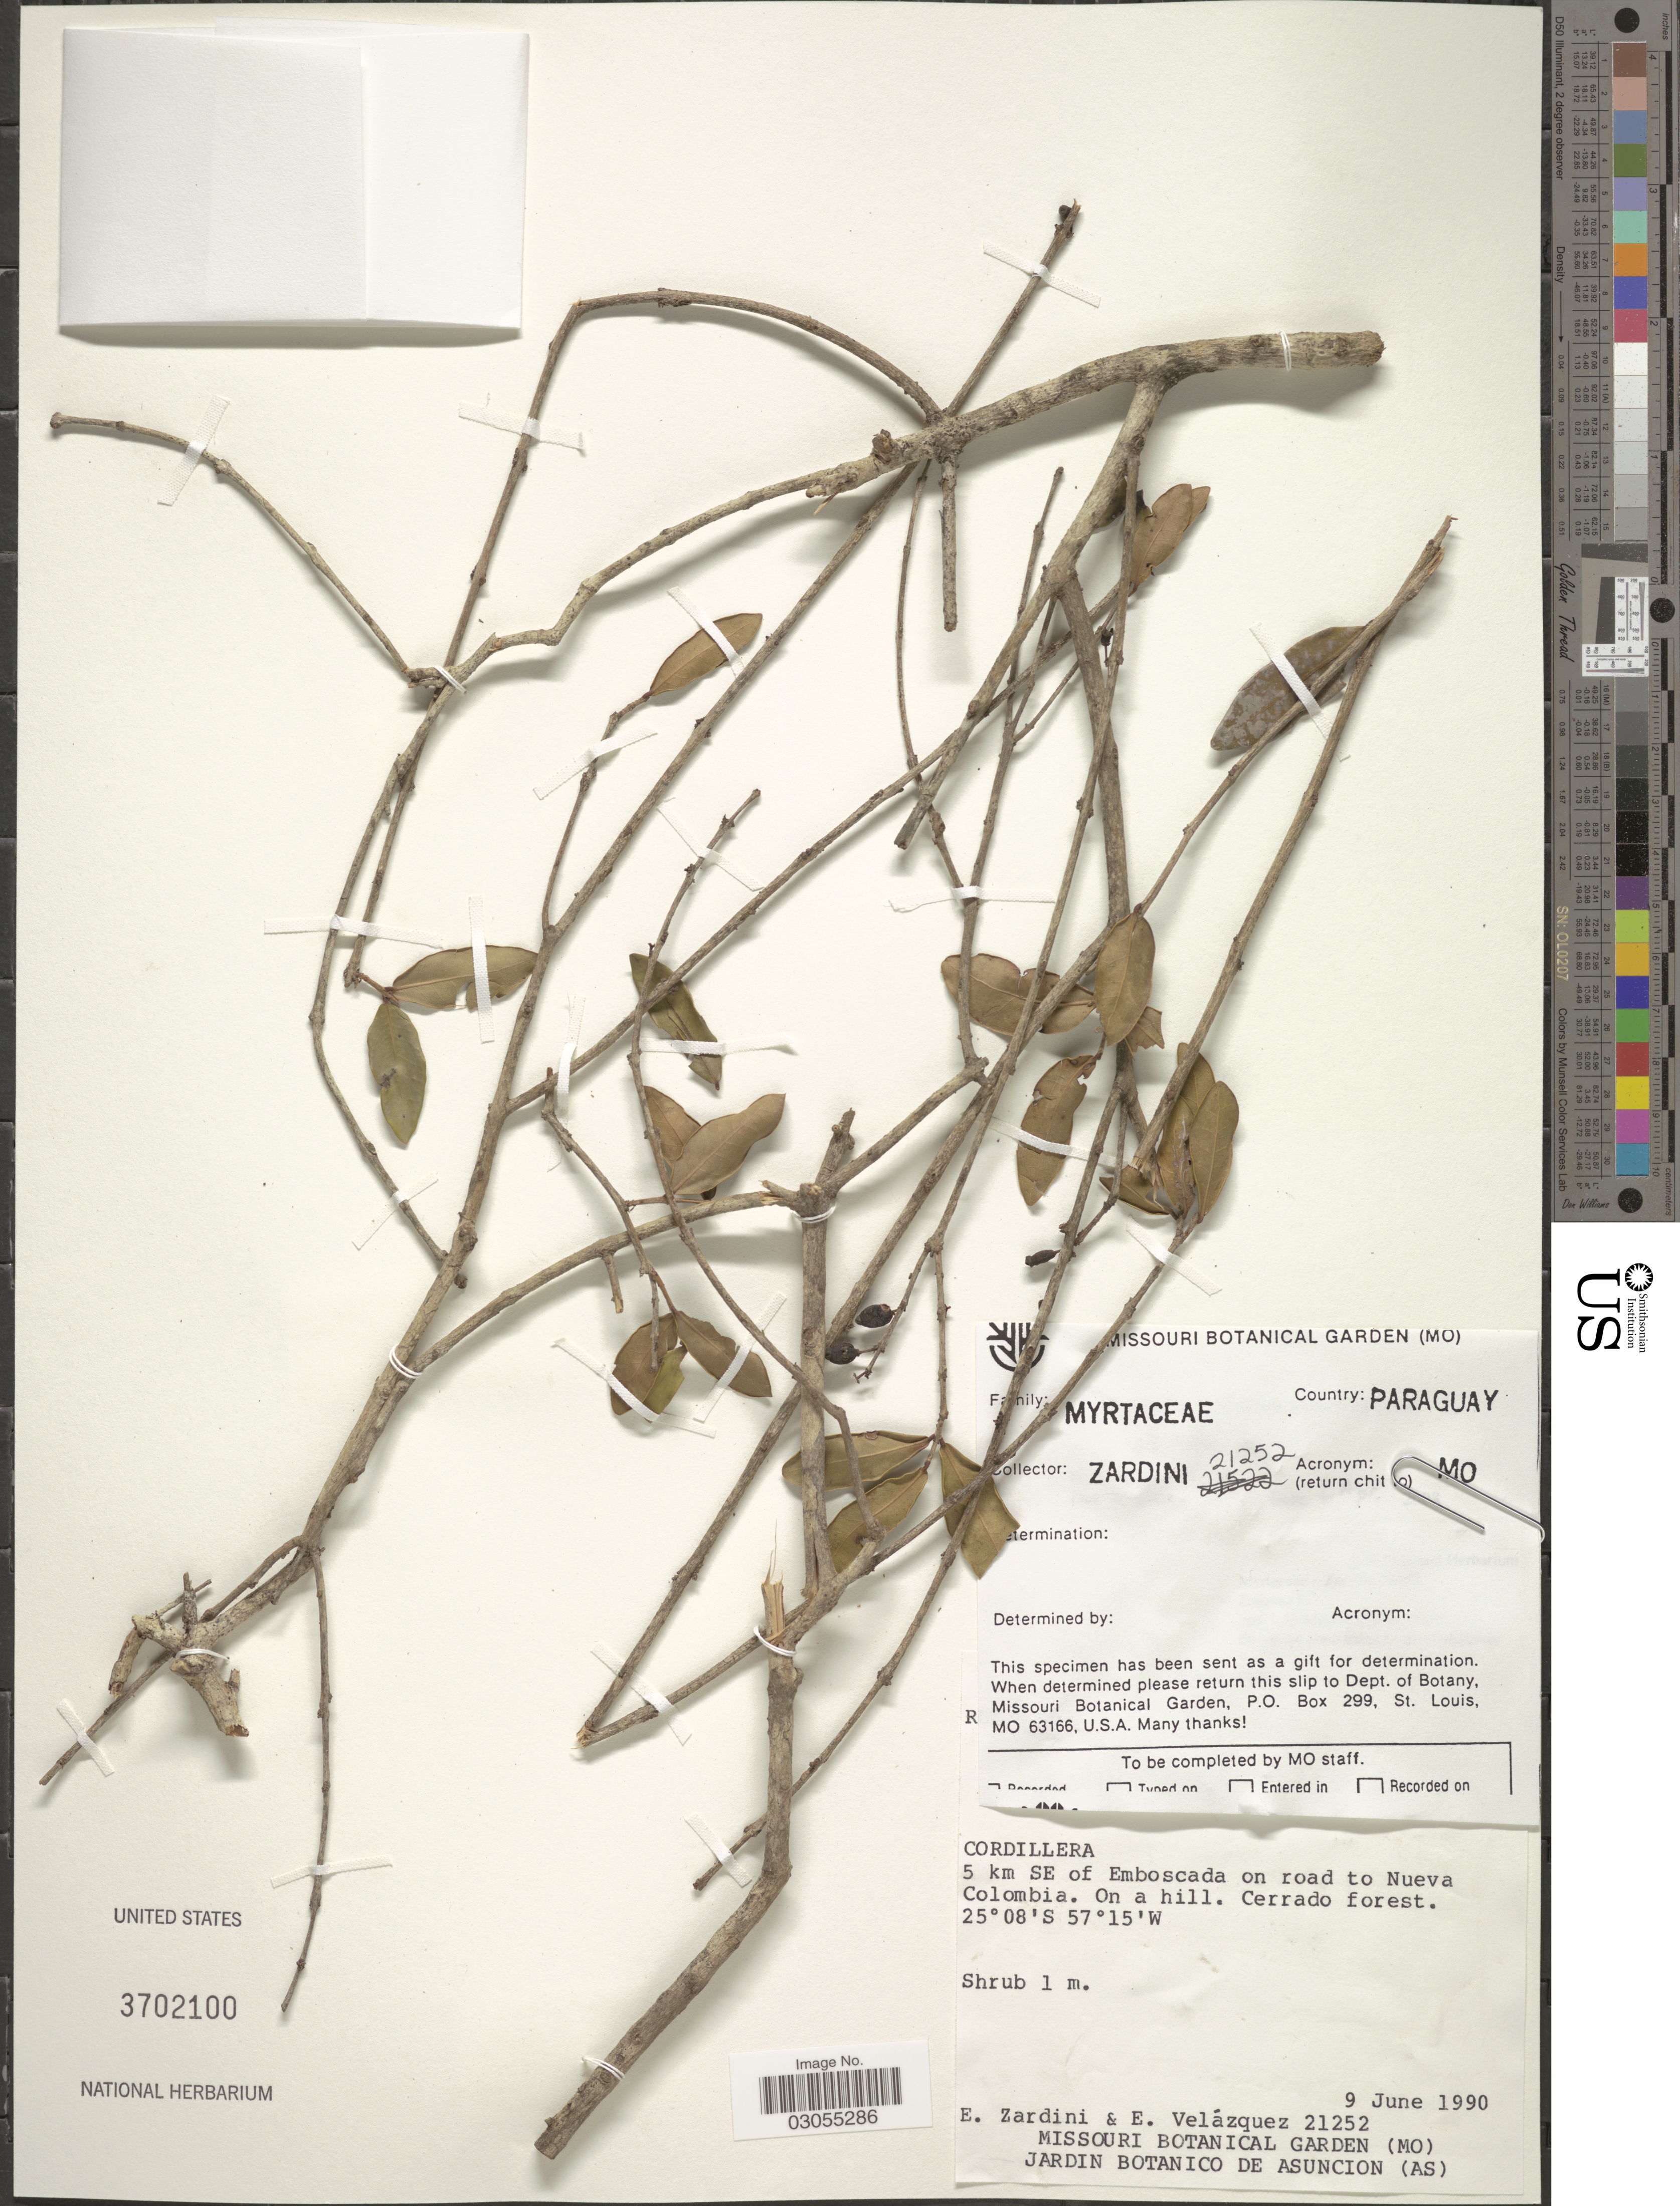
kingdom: Plantae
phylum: Tracheophyta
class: Magnoliopsida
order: Myrtales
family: Myrtaceae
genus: Eugenia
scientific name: Eugenia sp.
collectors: E. Zardini & E. Velázquez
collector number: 21252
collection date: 1990-06-09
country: Paraguay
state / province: Cordillera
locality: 5 km SE of Emboscada on road to Nueva Colombia. On a hill.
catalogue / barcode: US 3702100